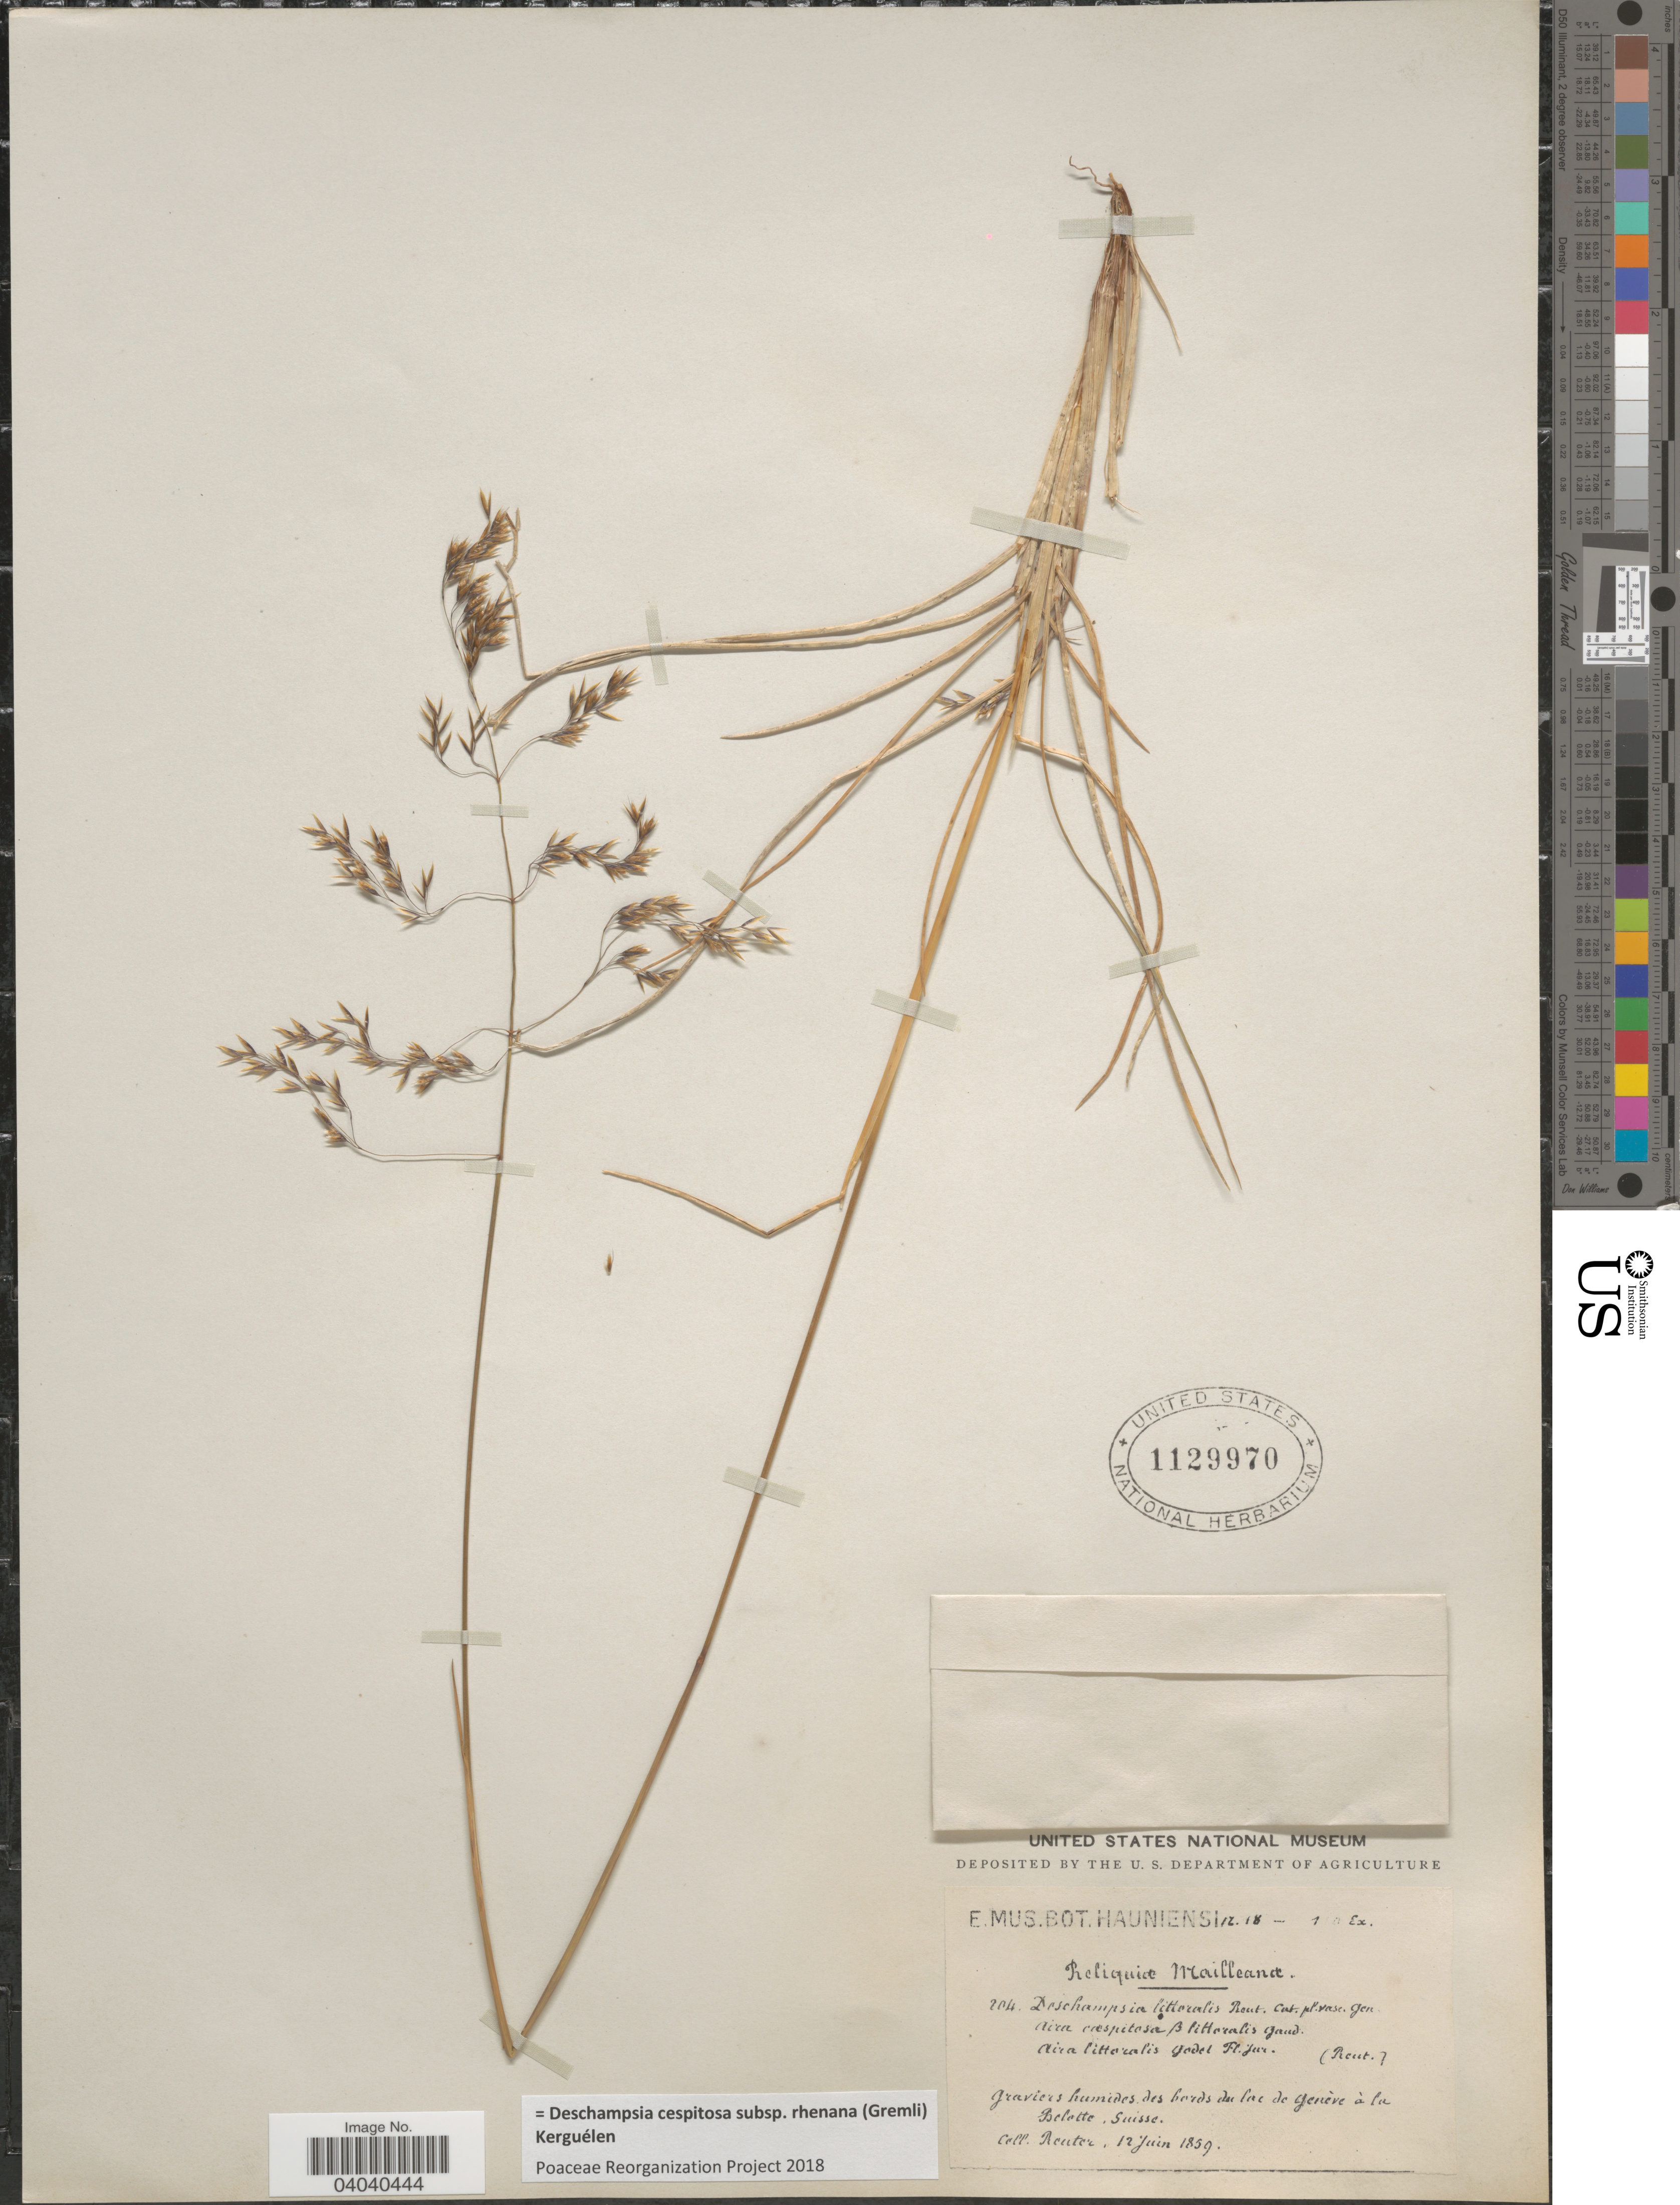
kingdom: Plantae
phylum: Tracheophyta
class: Liliopsida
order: Poales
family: Poaceae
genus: Deschampsia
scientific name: Deschampsia cespitosa subsp. rhenana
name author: (Gremli) Kerguélen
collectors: G. Reuter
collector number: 204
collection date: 1859-06-12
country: Switzerland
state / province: Genève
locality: Graviers humides des bords du lac du Genève à la Belotte.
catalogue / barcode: US 1129970